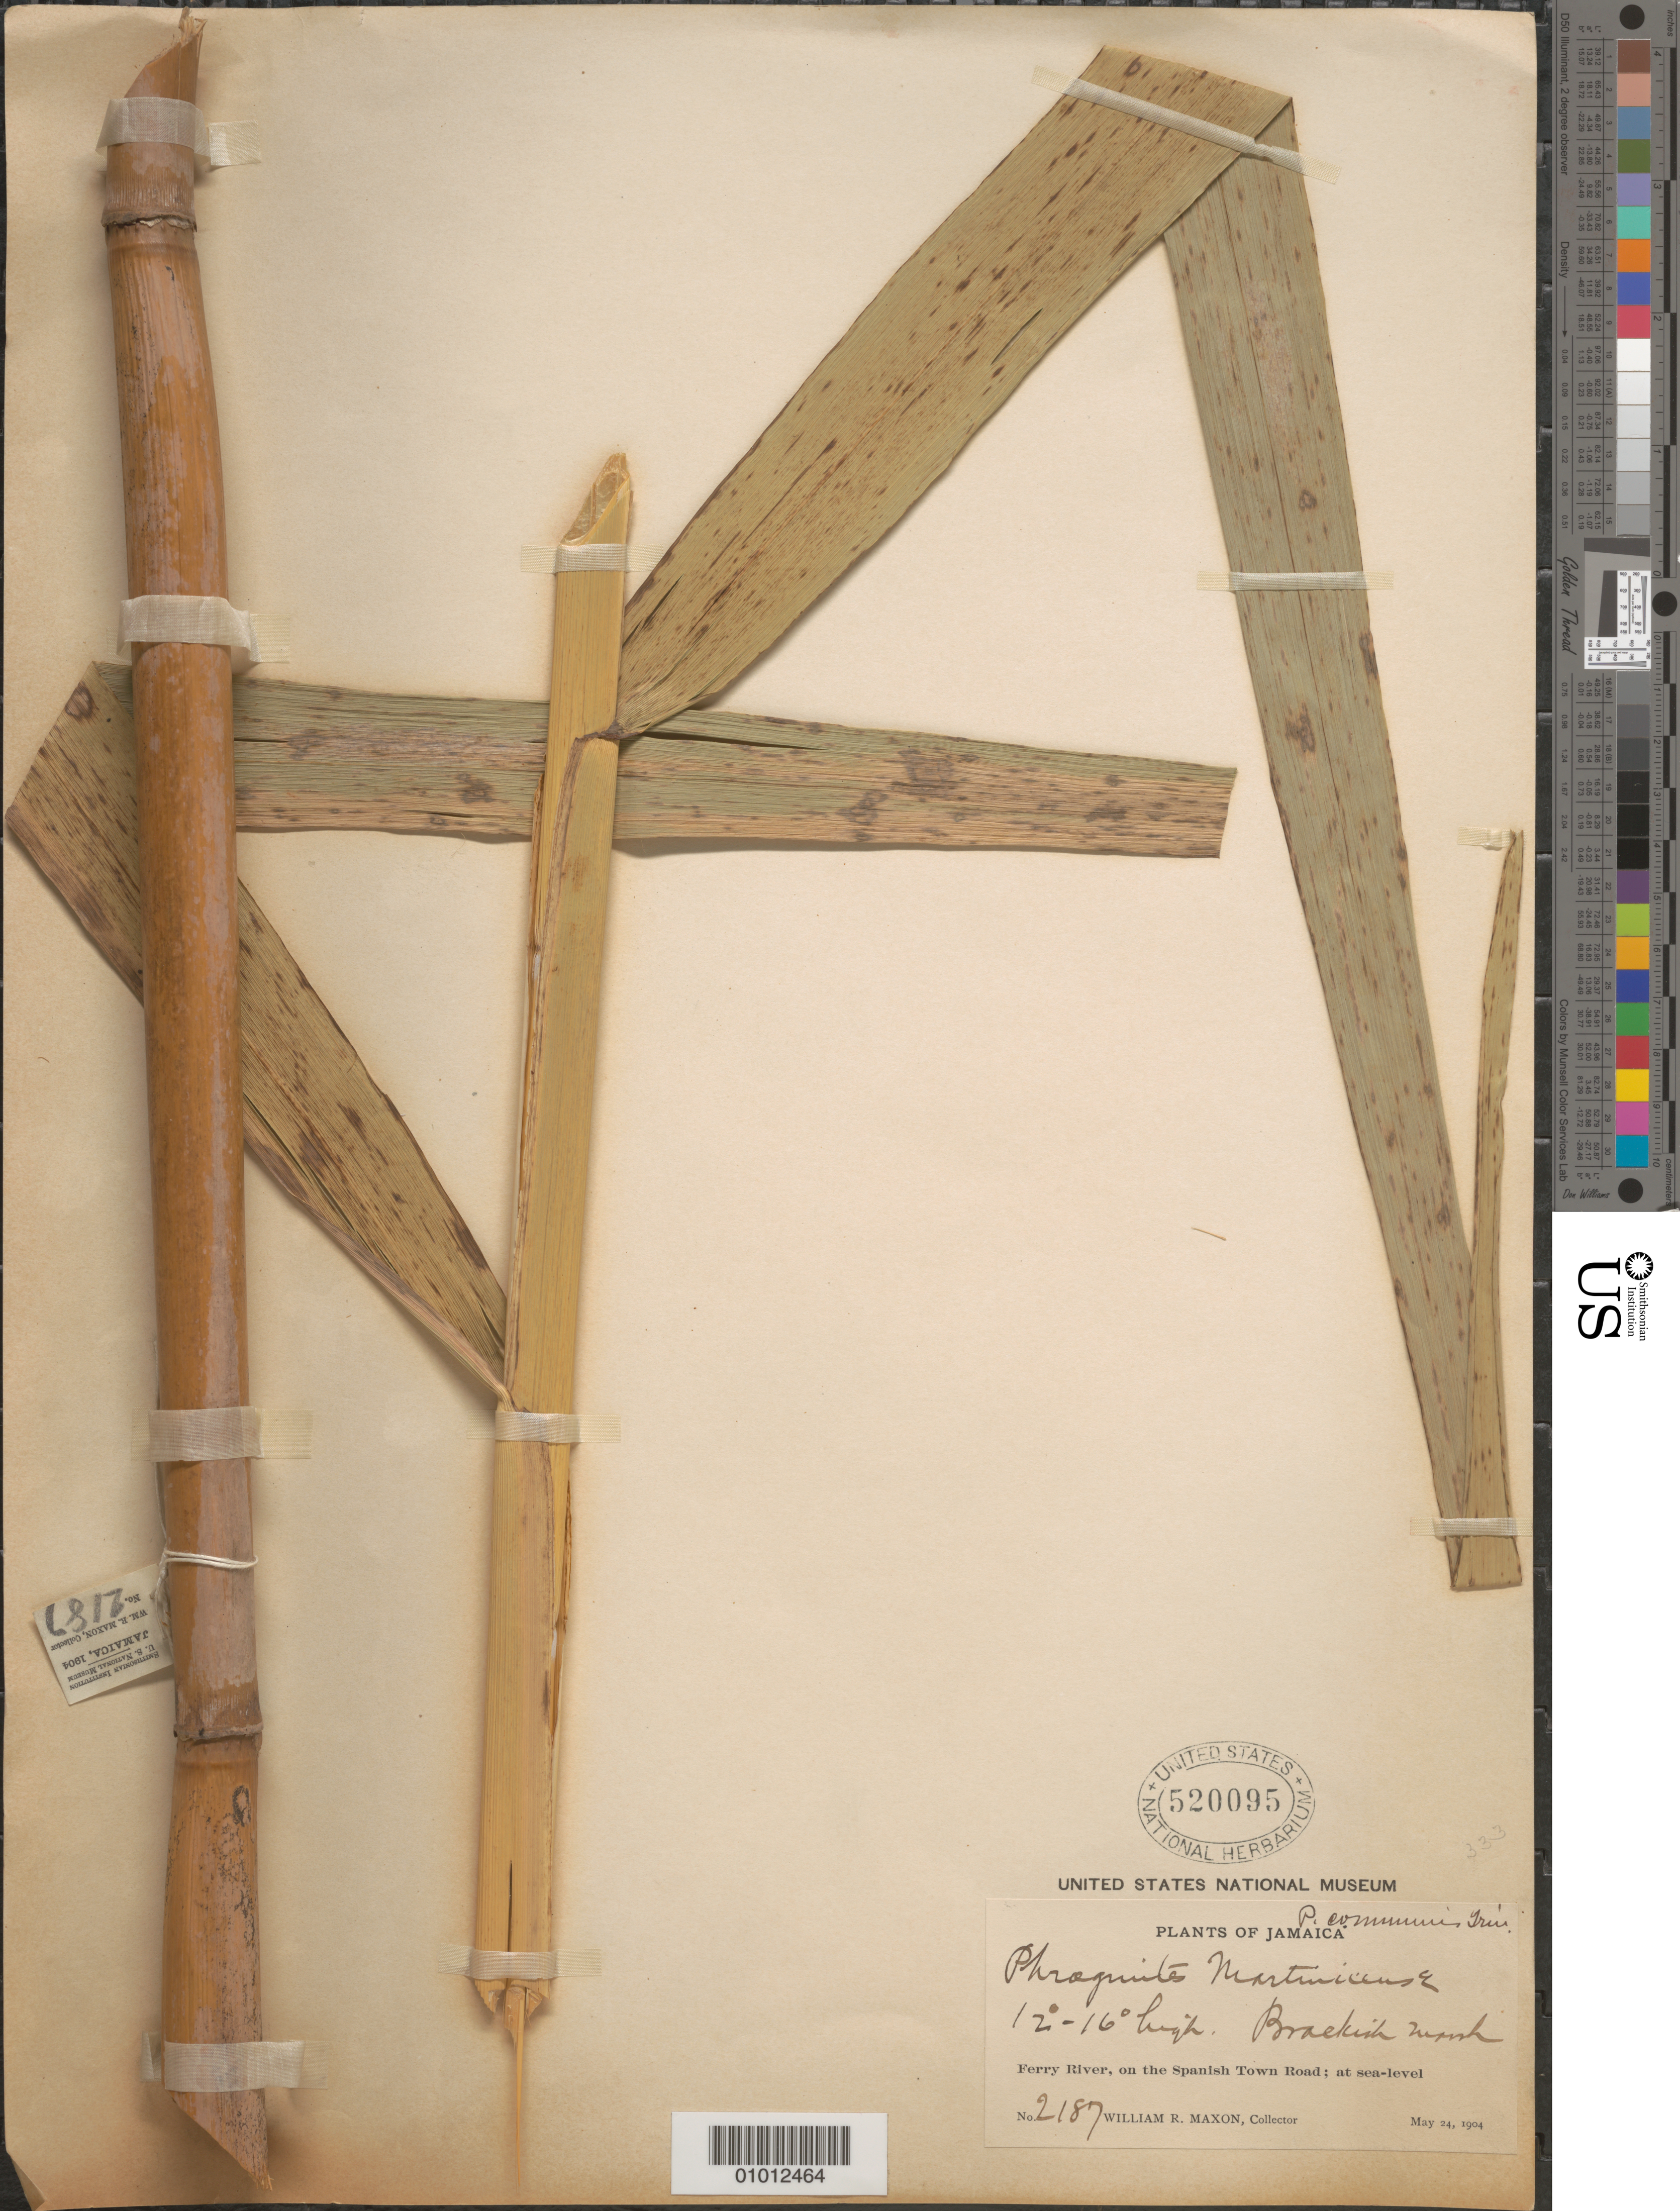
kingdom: Plantae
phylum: Tracheophyta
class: Liliopsida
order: Poales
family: Poaceae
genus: Phragmites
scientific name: Phragmites australis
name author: (Cav.) Trin. ex Steud.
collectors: W. R. Maxon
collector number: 2187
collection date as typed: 24 May 1904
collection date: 1904-05-24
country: Jamaica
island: Jamaica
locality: Ferry River, on the Spanish Town Road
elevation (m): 0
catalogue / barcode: US 520095